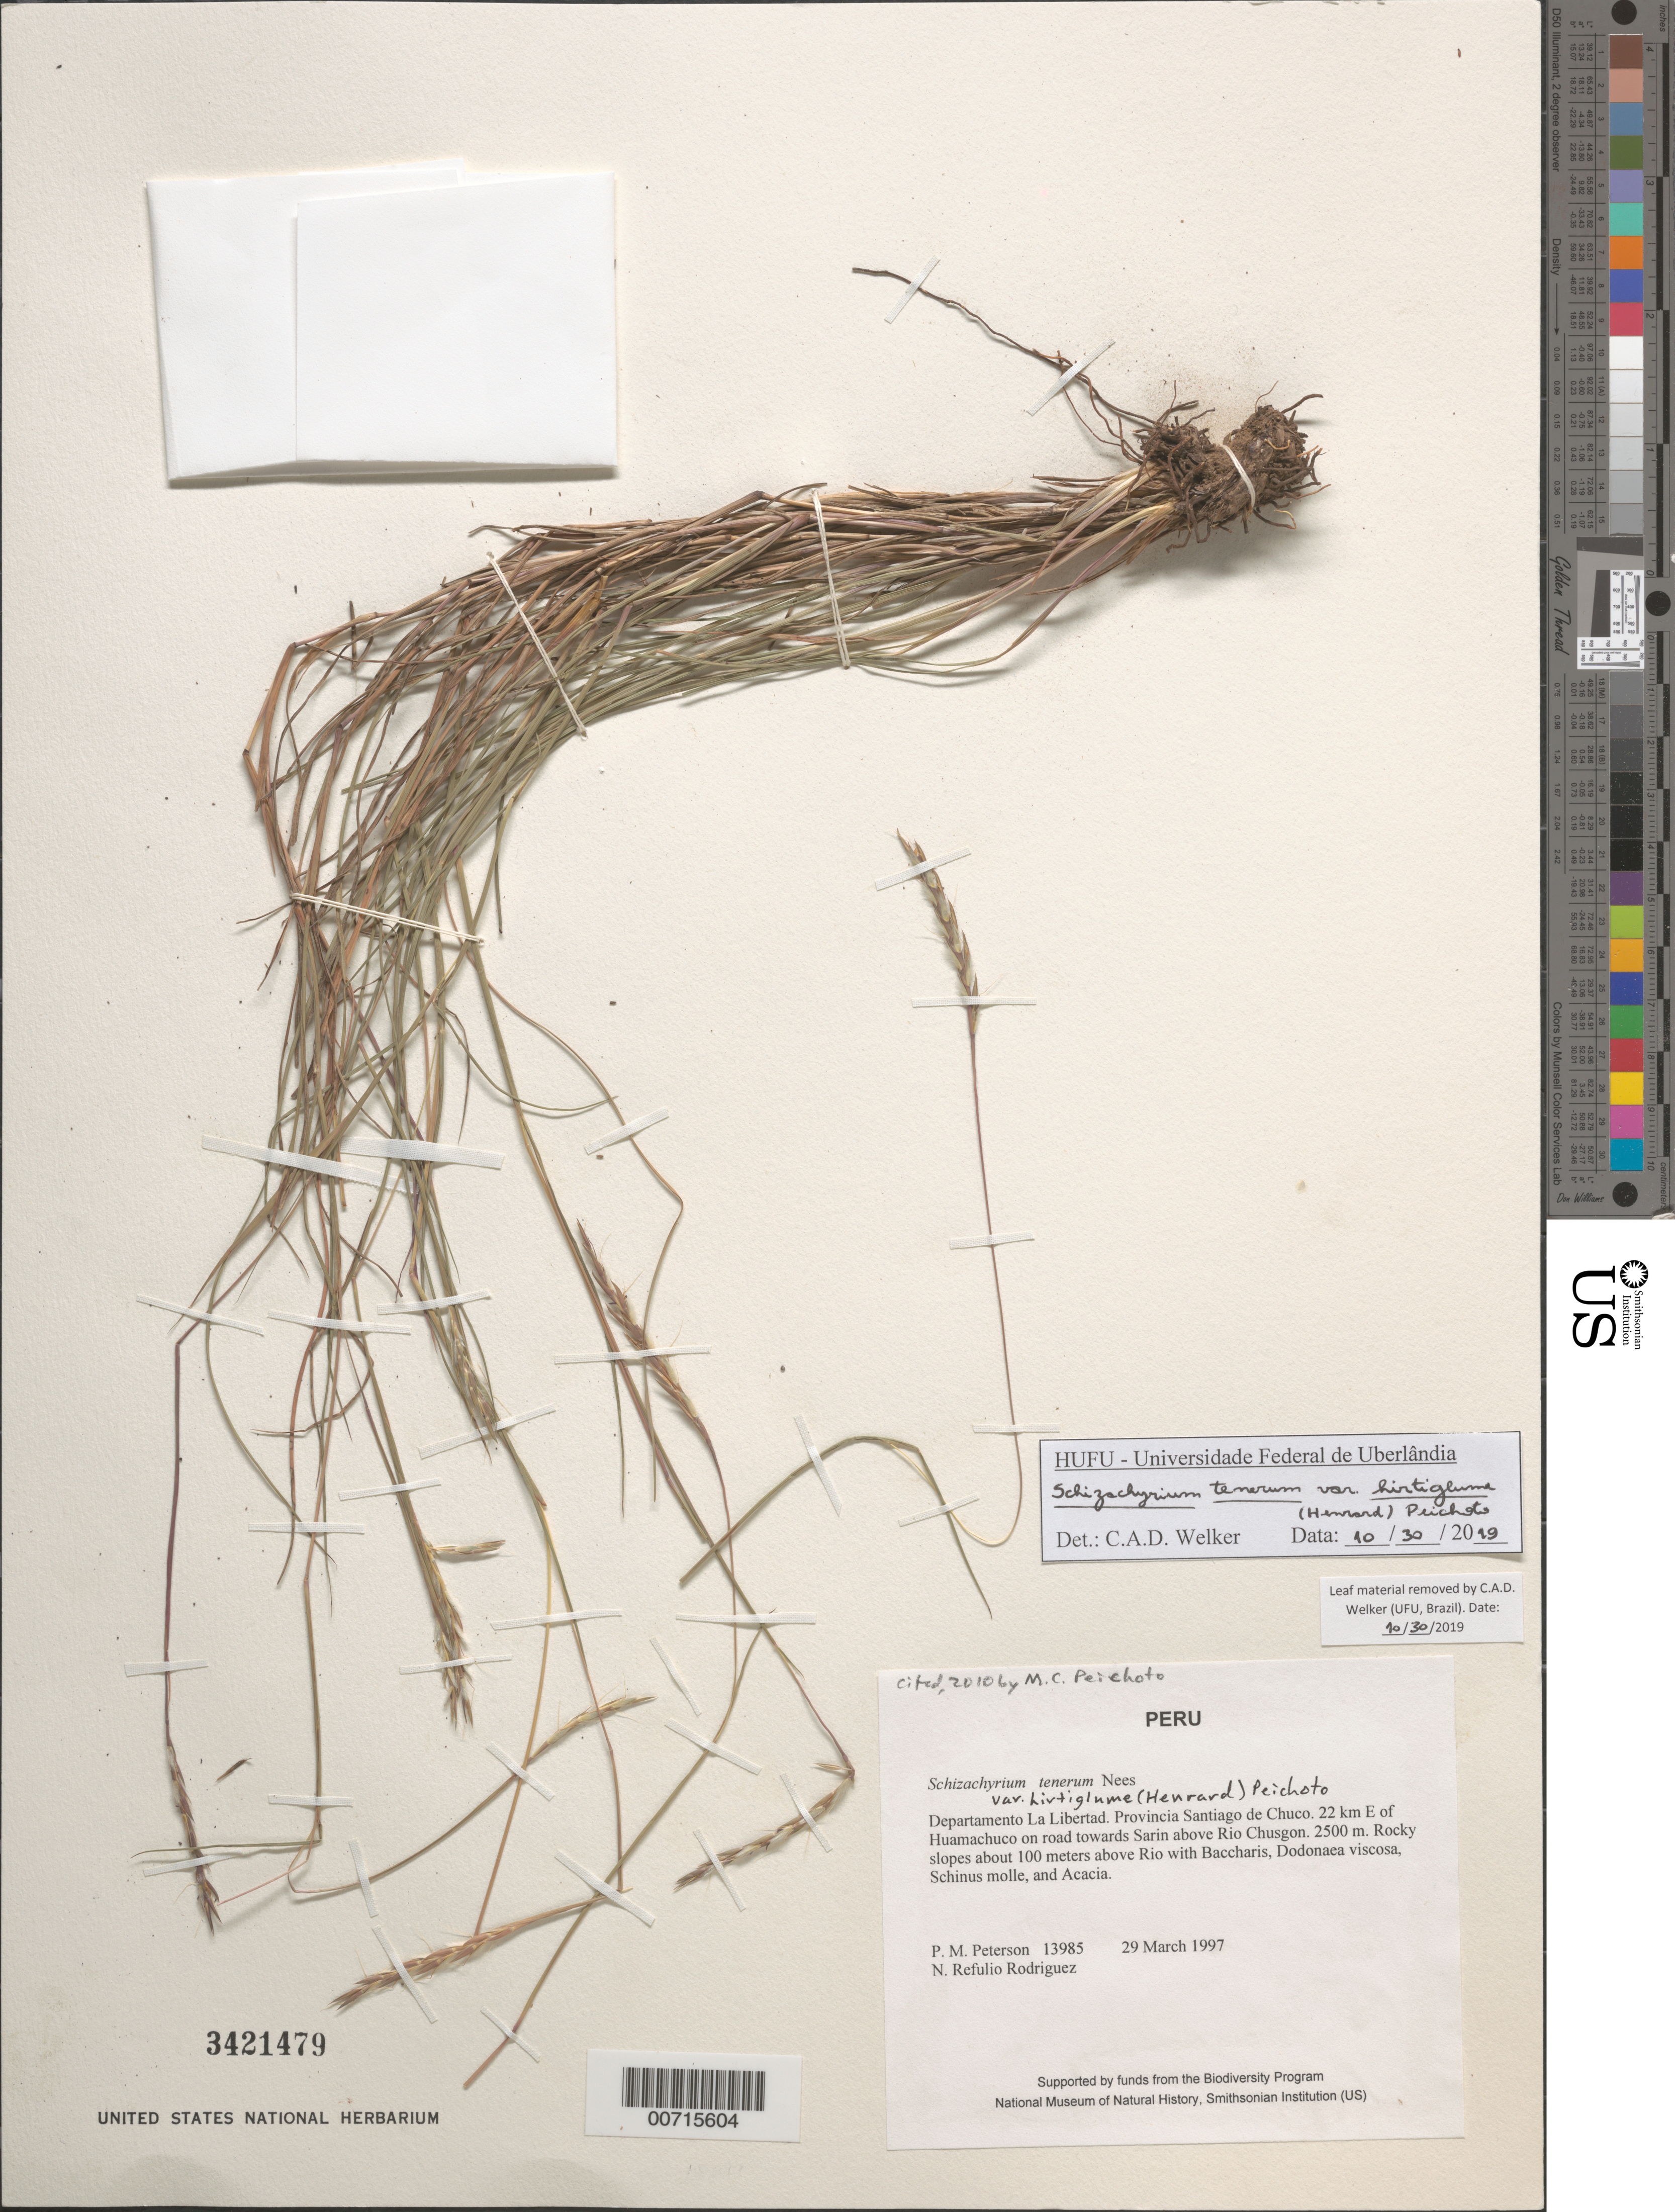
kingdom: Plantae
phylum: Tracheophyta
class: Liliopsida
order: Poales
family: Poaceae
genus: Schizachyrium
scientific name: Schizachyrium tenerum var. hirtiglume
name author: (Henr.) Peichoto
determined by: Peichoto, M. C.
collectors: P. M. Peterson & N. Refulio-Rodríguez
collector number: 13985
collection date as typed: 29 Mar 1997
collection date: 1997-03-29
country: Peru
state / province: La Libertad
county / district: Santiago de Chuco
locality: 22 km E of Huamachuco on road towards Sarin above Rio Chusgon.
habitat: Rocky slopes about 100 meters above Rio with Baccharis, Dodonaea viscosa, Schinus molle, and Acacia.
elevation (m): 2500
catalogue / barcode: US 3421479